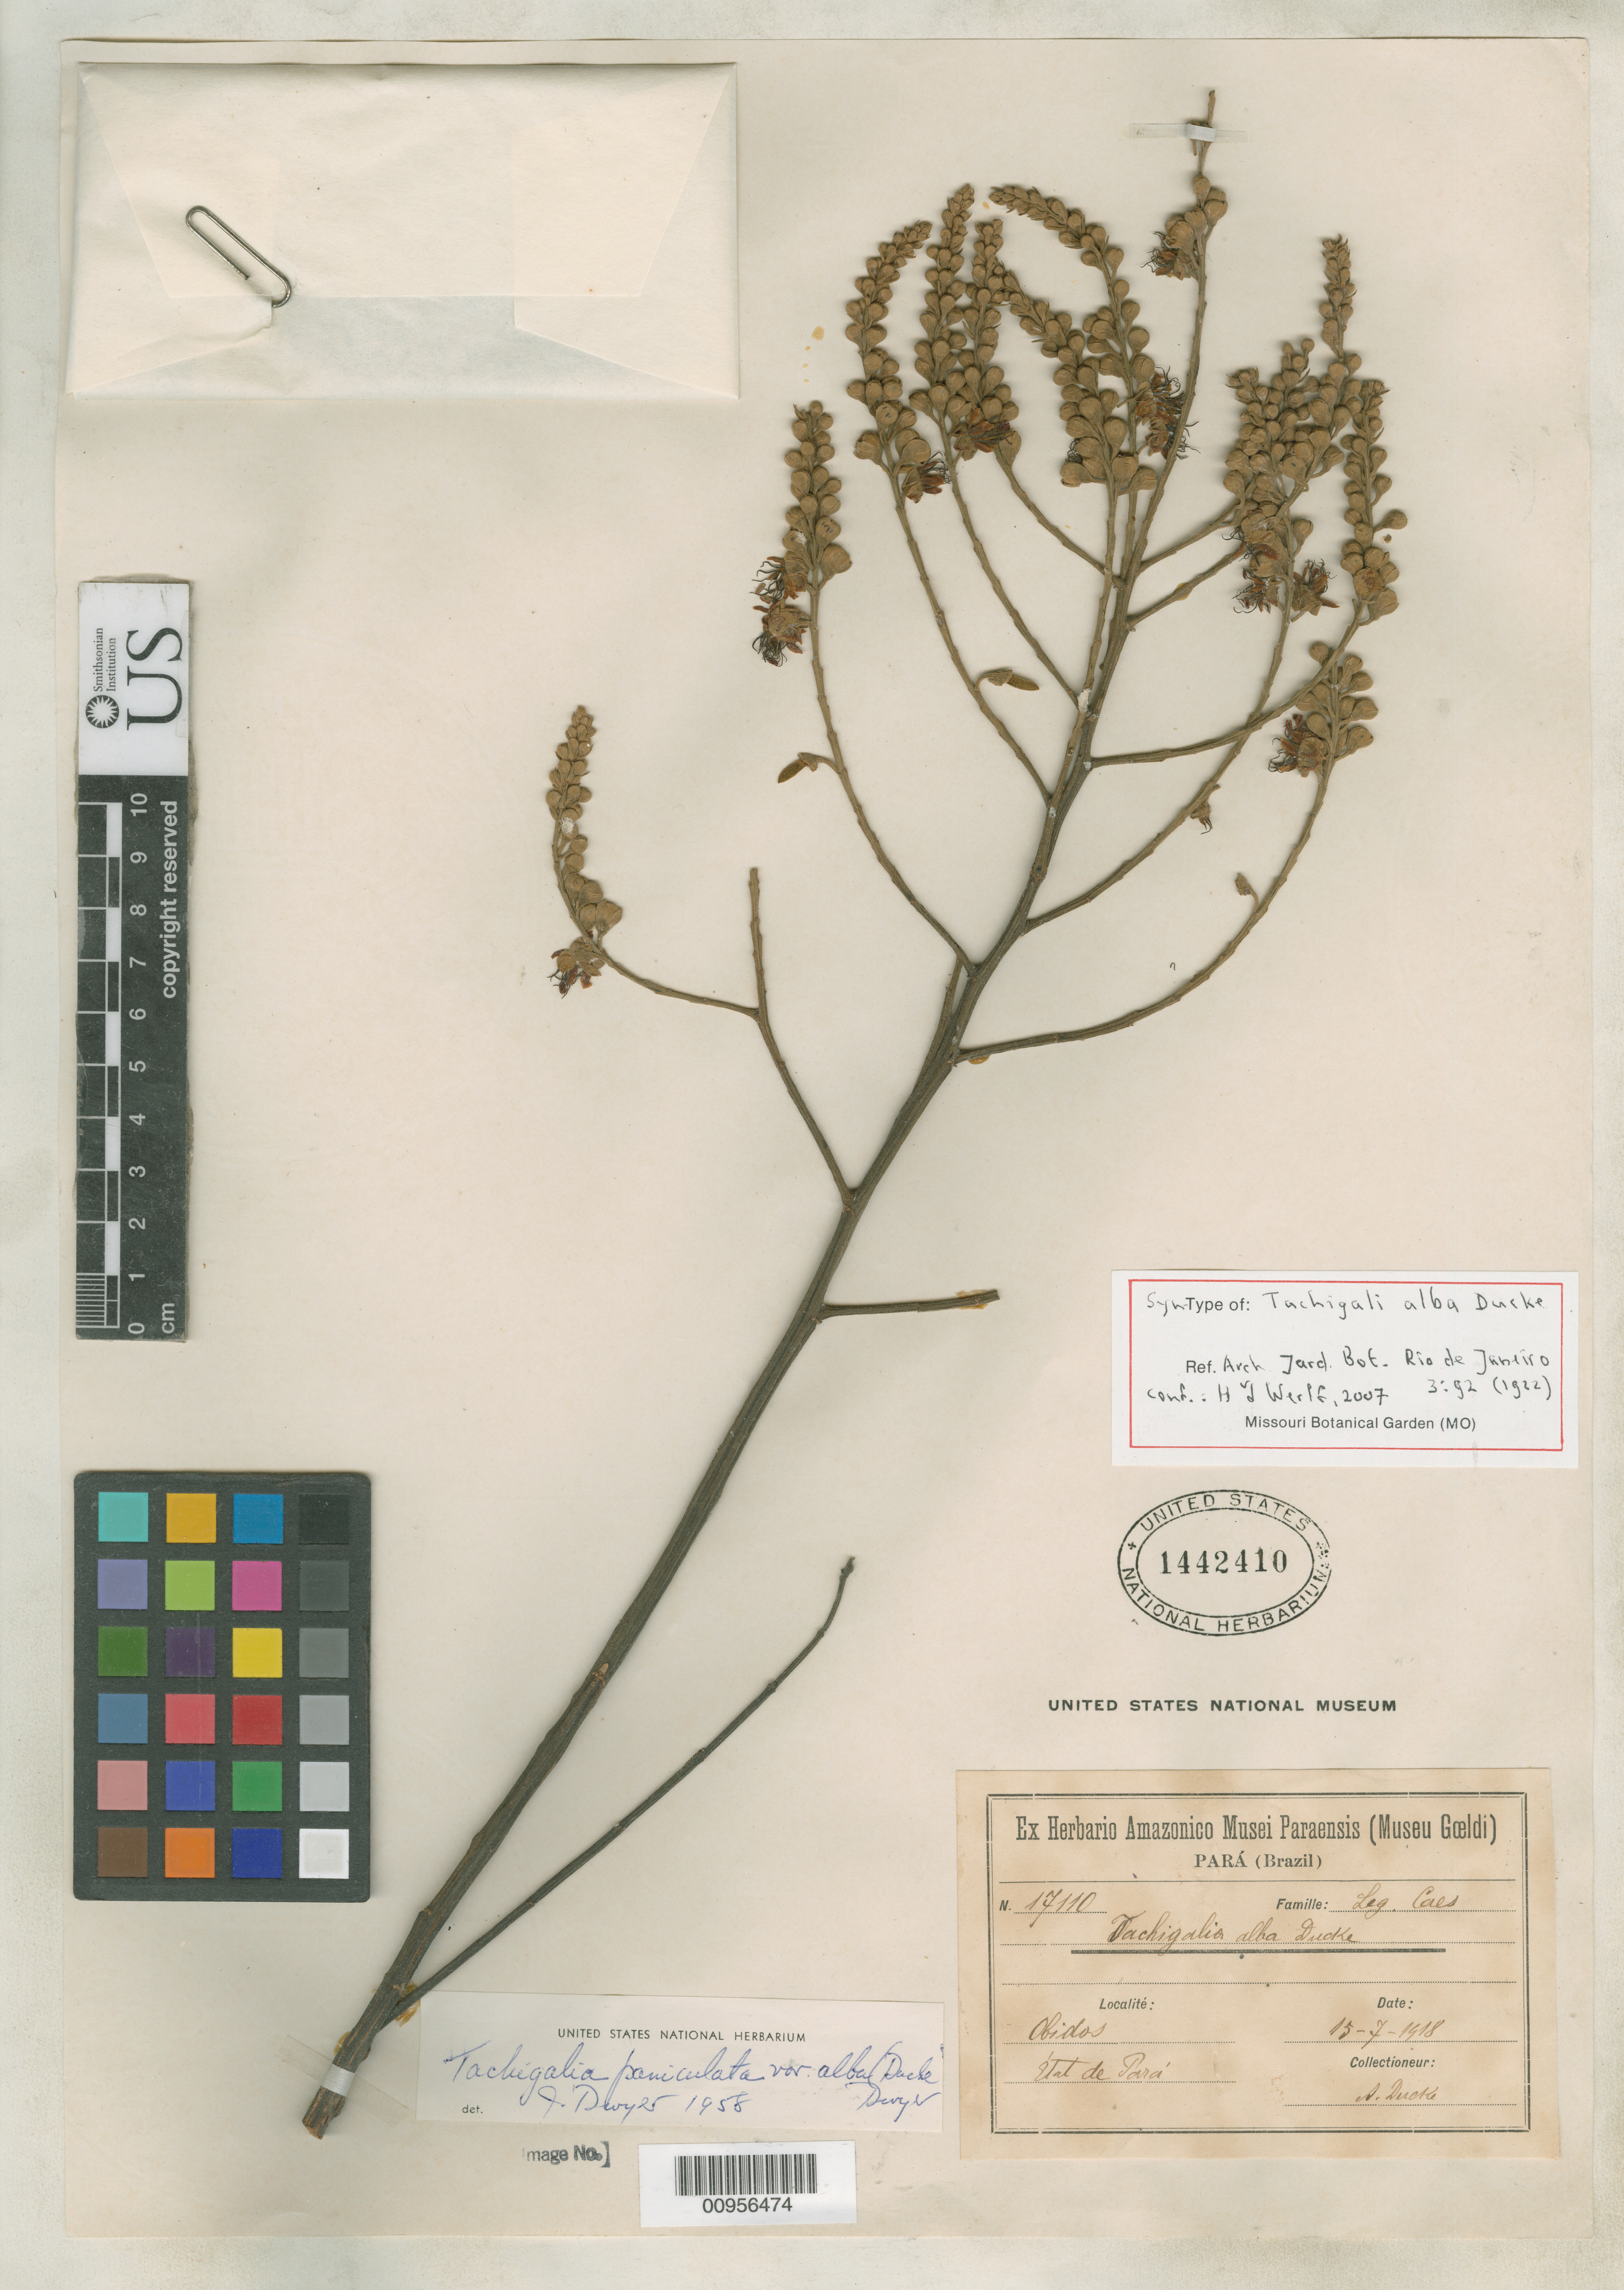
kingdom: Plantae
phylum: Tracheophyta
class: Magnoliopsida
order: Fabales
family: Fabaceae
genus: Tachigali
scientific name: Tachigali alba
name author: Ducke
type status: Isosyntype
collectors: A. Ducke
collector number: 17110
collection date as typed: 15 Jul 1918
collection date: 1918-07-15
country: Brazil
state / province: Pará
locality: Obidos.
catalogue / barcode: US 1442410